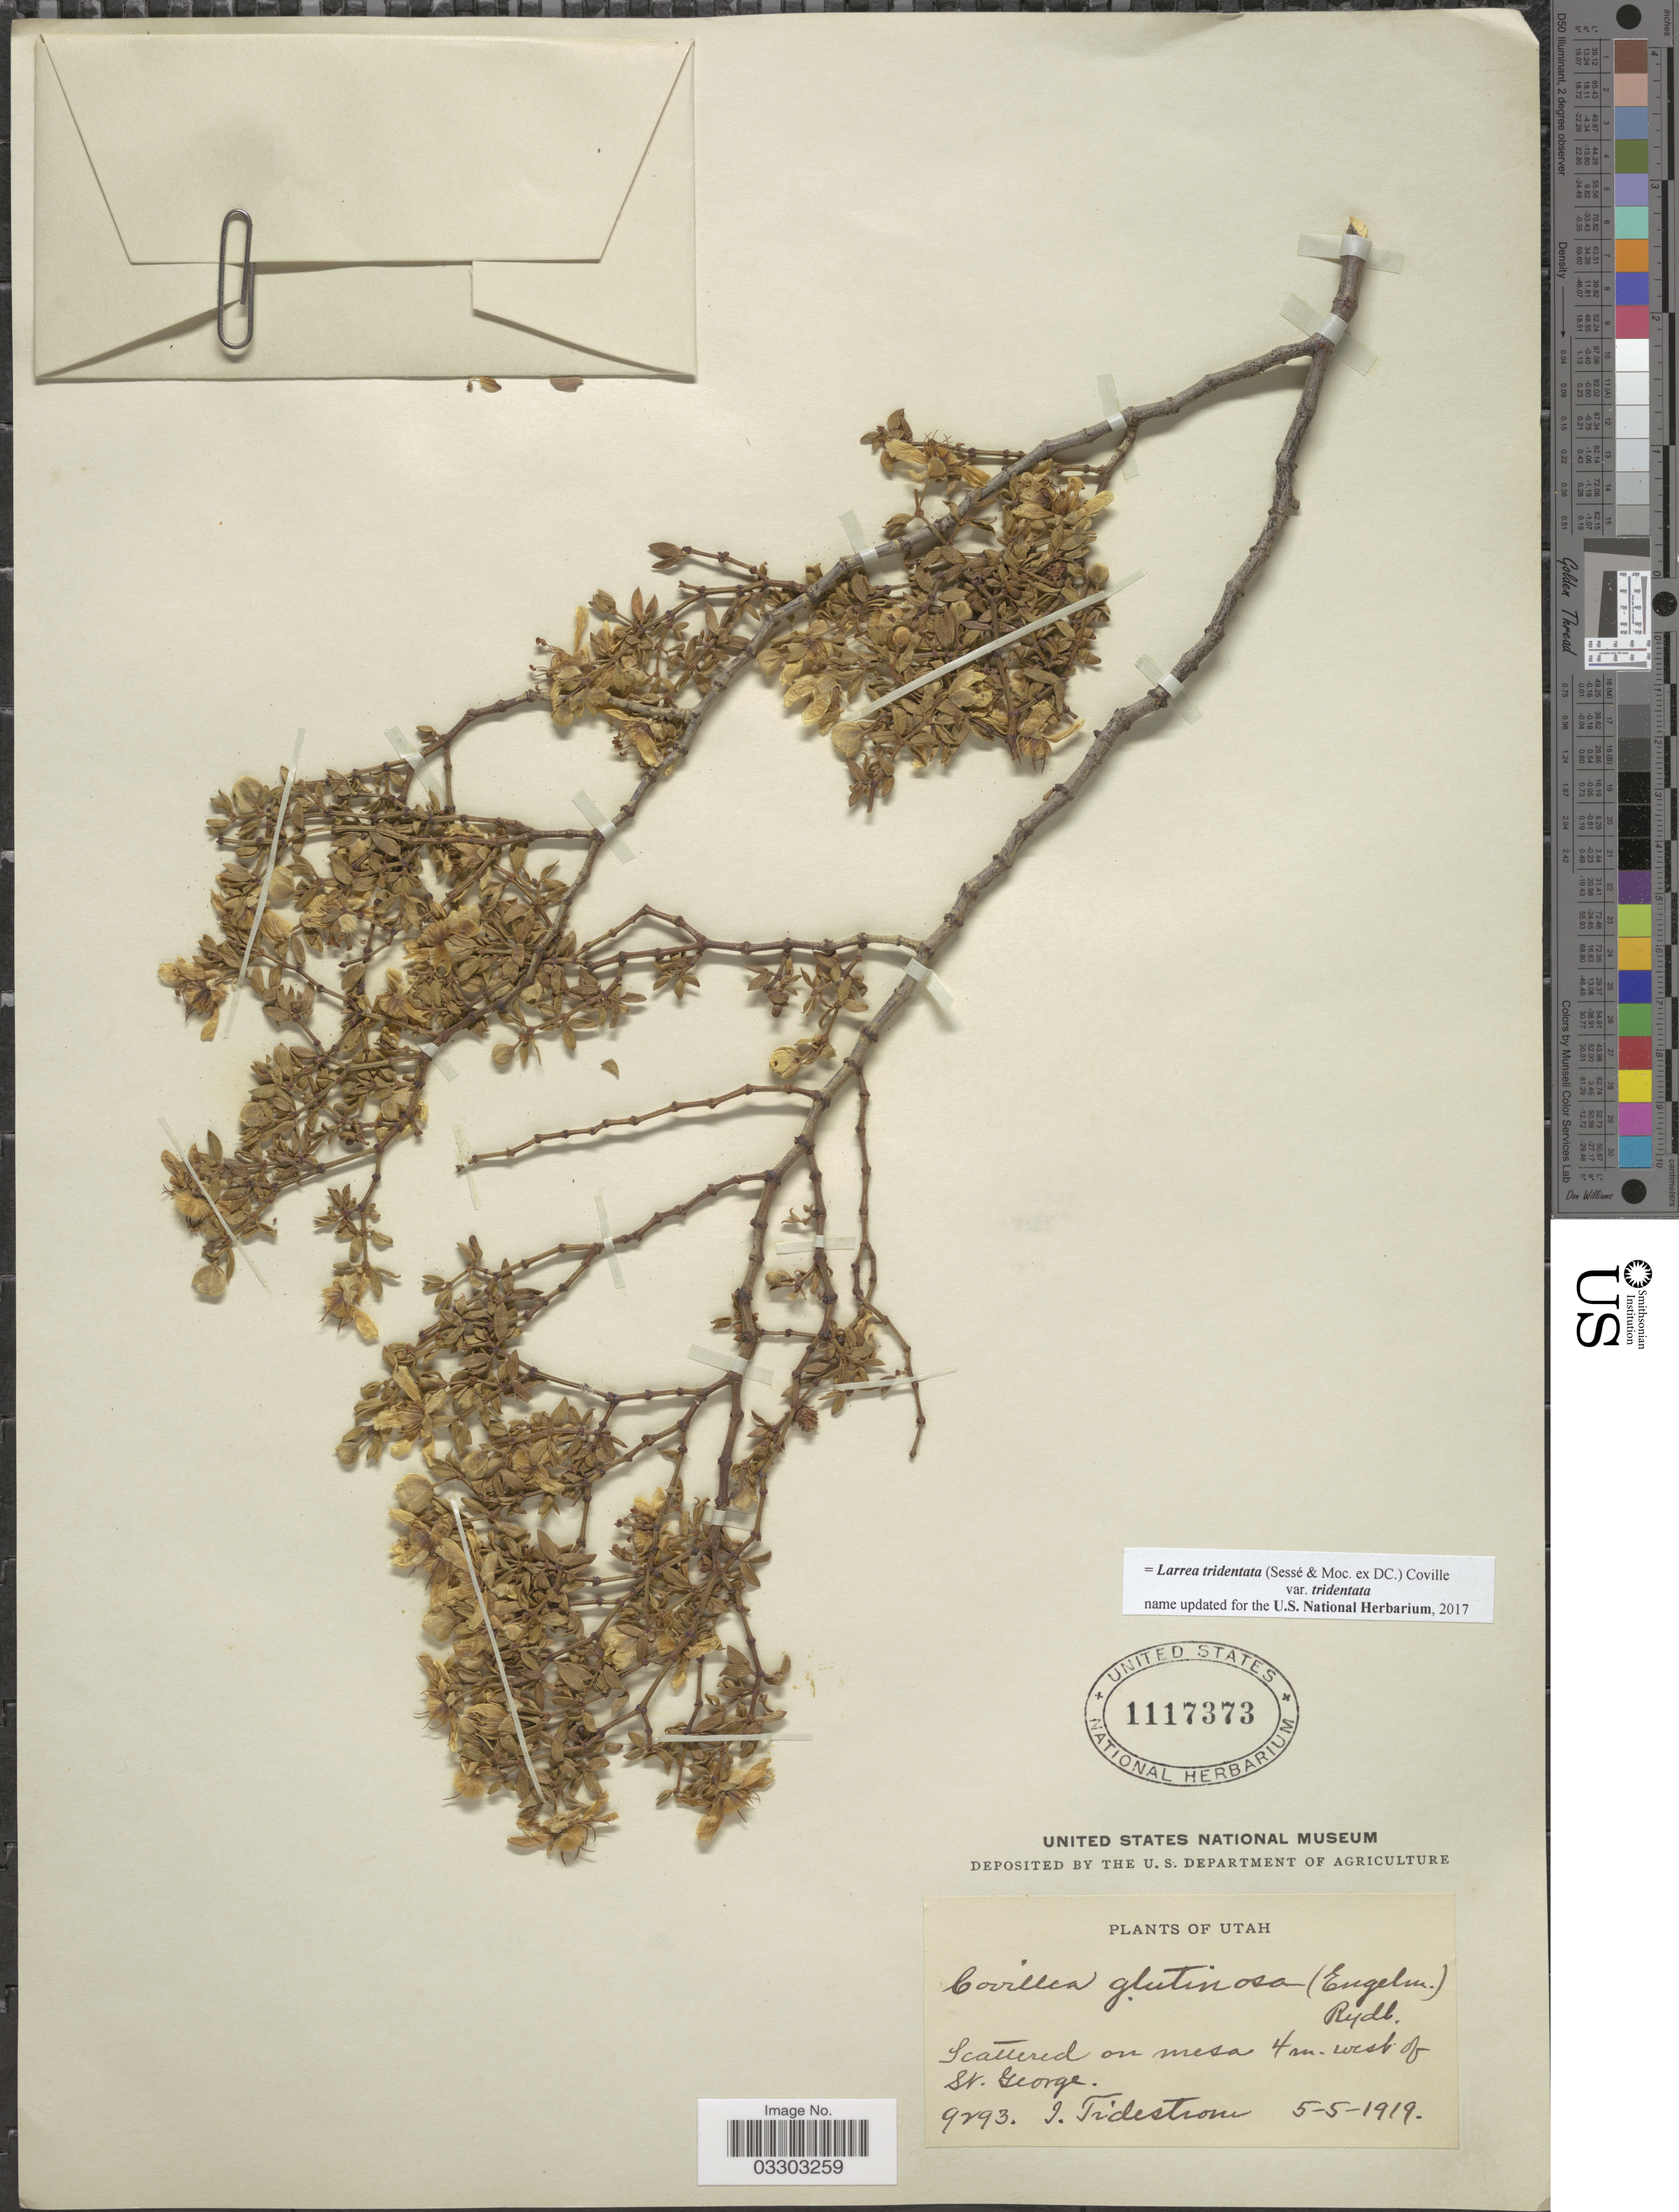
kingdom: Plantae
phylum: Tracheophyta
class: Magnoliopsida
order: Zygophyllales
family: Zygophyllaceae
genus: Larrea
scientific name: Larrea tridentata var. tridentata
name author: (Sessé & Moc. ex DC.) Coville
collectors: I. F. Tidestrom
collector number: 9293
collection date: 1919-05-05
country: United States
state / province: Utah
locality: Scattered on mesa 4 m. west of St. George.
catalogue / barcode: US 1117373